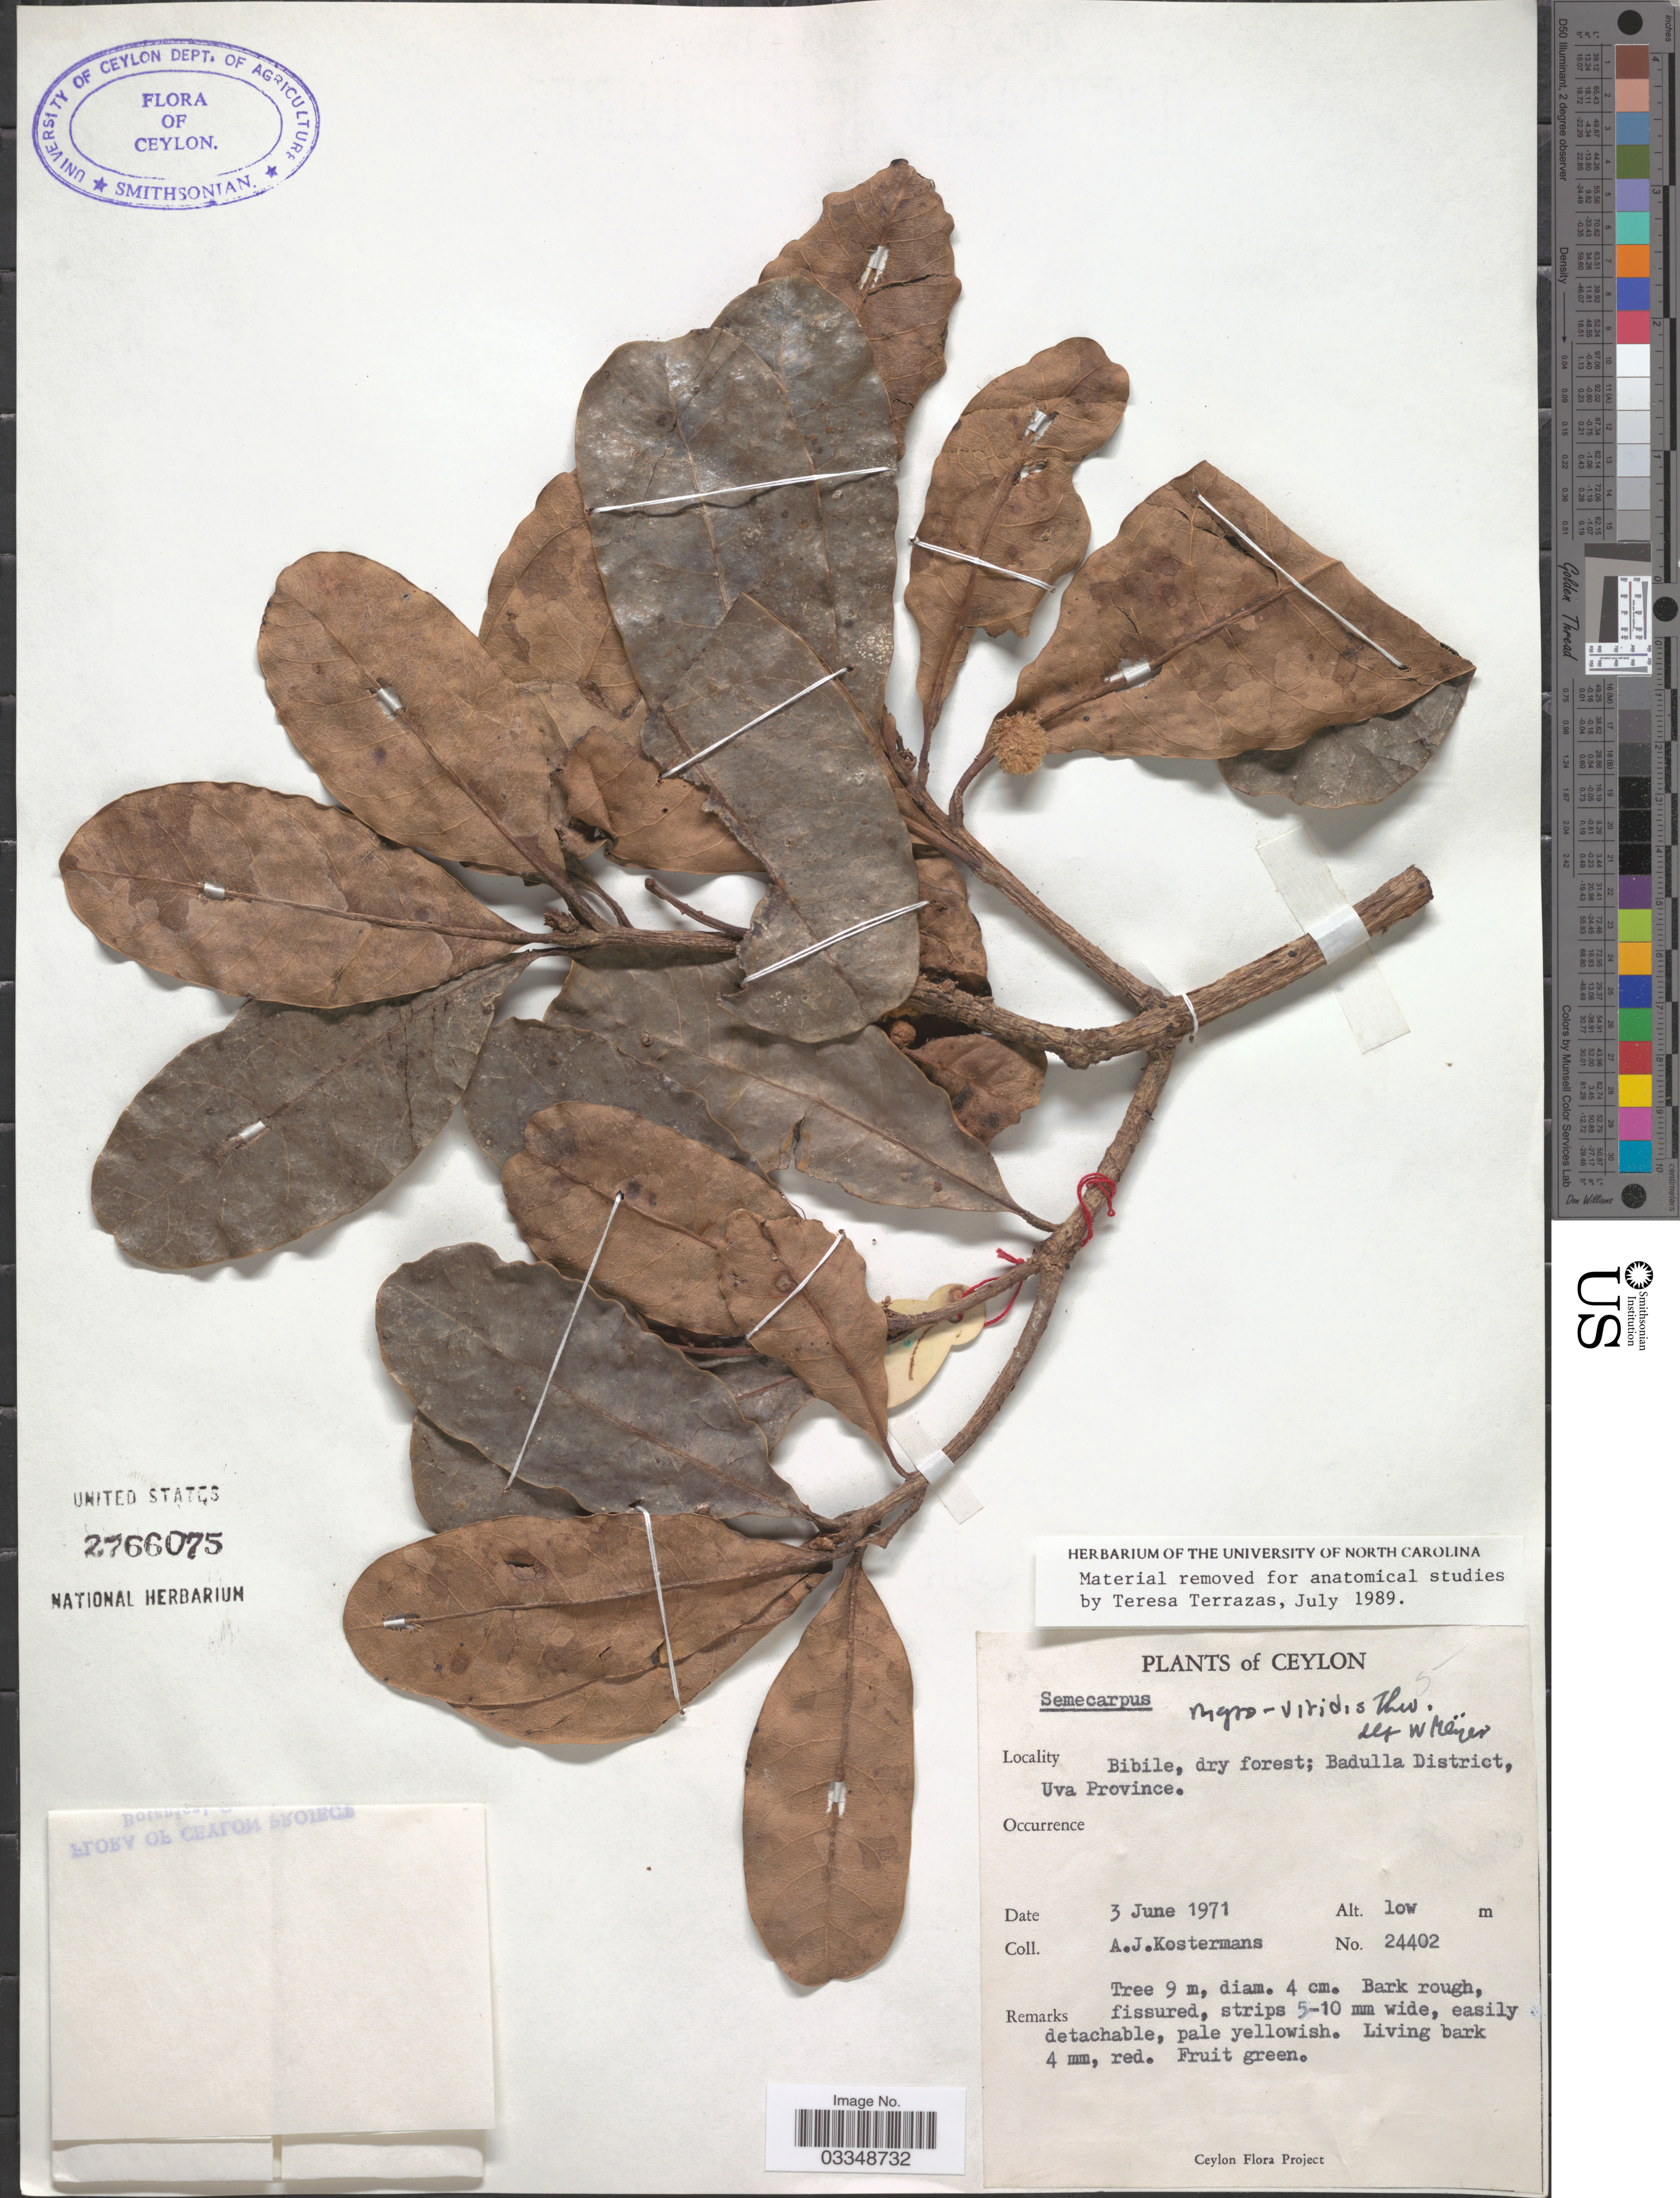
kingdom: Plantae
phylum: Tracheophyta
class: Magnoliopsida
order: Sapindales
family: Anacardiaceae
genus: Semecarpus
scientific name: Semecarpus nigroviridis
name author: Thwaites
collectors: A. J. G. Kostermans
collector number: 24402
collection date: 1971-06-03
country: Sri Lanka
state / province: Uva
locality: Ceylon. Bibile, dry forest; Badulla District.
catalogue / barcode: US 2766075